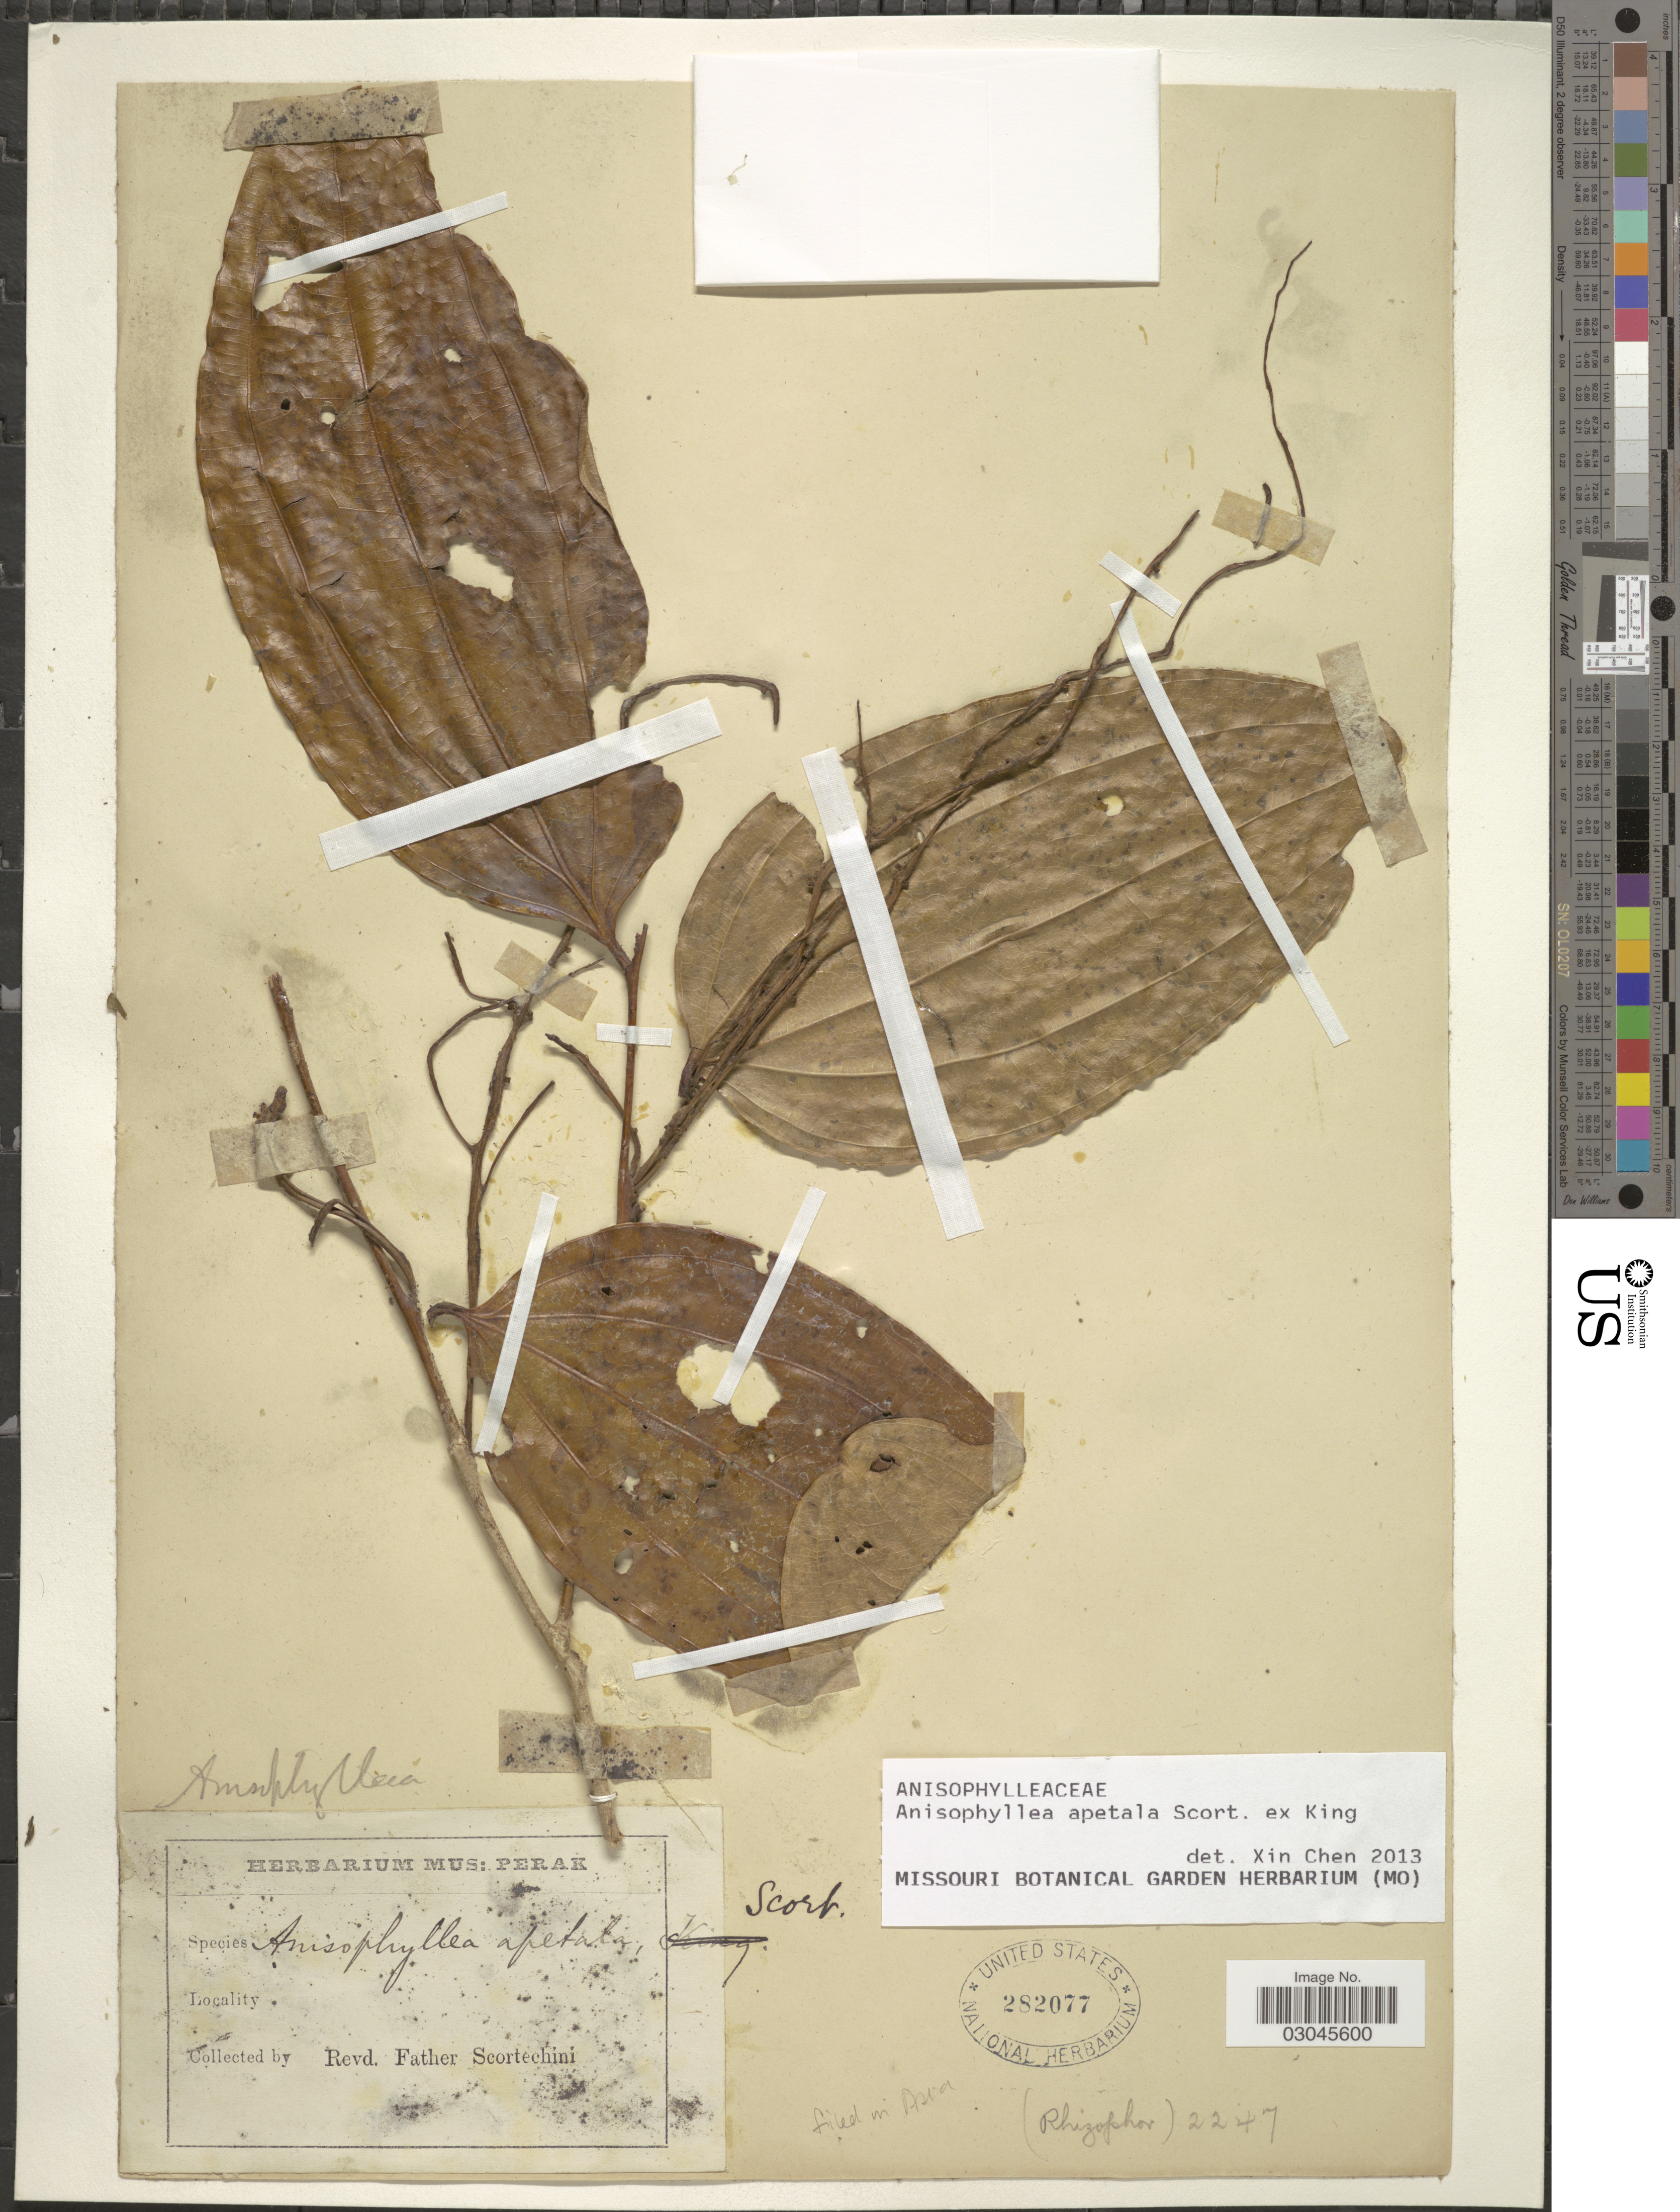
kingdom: Plantae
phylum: Tracheophyta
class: Magnoliopsida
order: Cucurbitales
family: Anisophylleaceae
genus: Anisophyllea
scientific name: Anisophyllea apetala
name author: Scort.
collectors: Fr. Scortechini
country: Malaysia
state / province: Perak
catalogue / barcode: US 282077